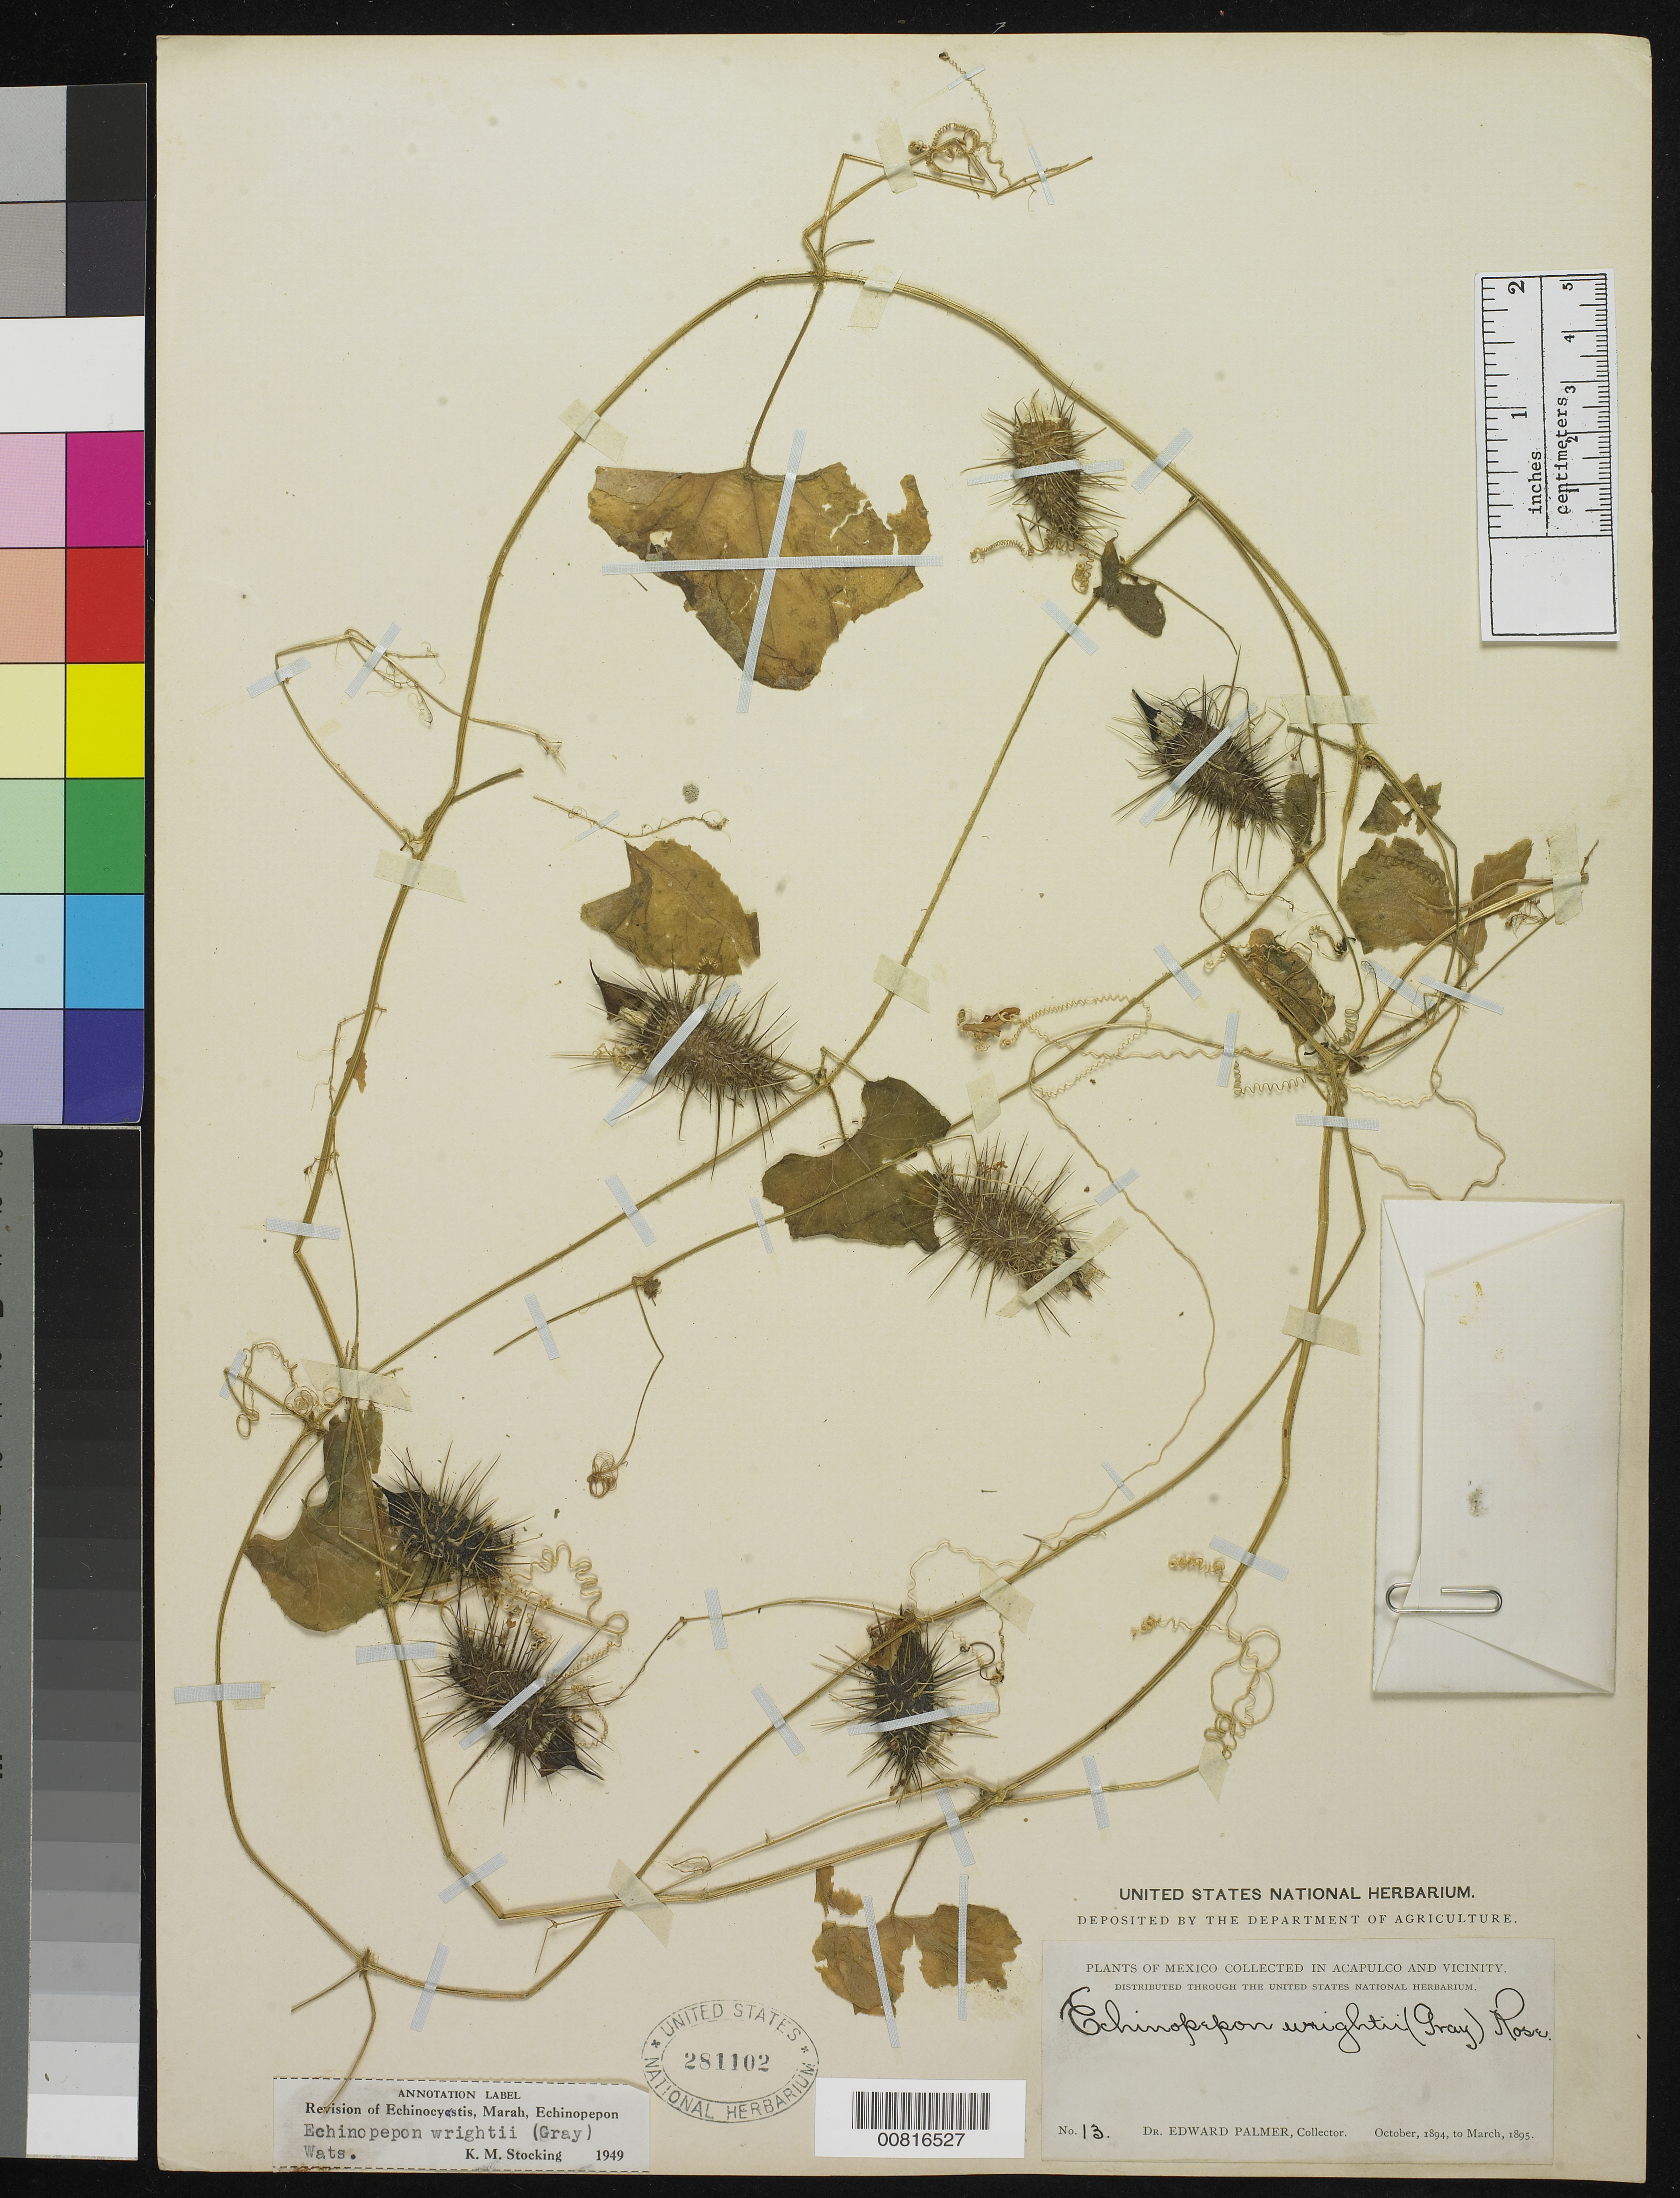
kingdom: Plantae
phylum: Tracheophyta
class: Magnoliopsida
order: Cucurbitales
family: Cucurbitaceae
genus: Echinopepon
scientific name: Echinopepon wrightii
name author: (A. Gray) S. Watson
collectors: E. Palmer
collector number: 13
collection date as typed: Oct 1894 to -- Mar 1895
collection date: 1894-10/1895-03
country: Mexico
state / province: Guerrero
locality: Acapulco, Guerrero and vicinity.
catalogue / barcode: US 281102